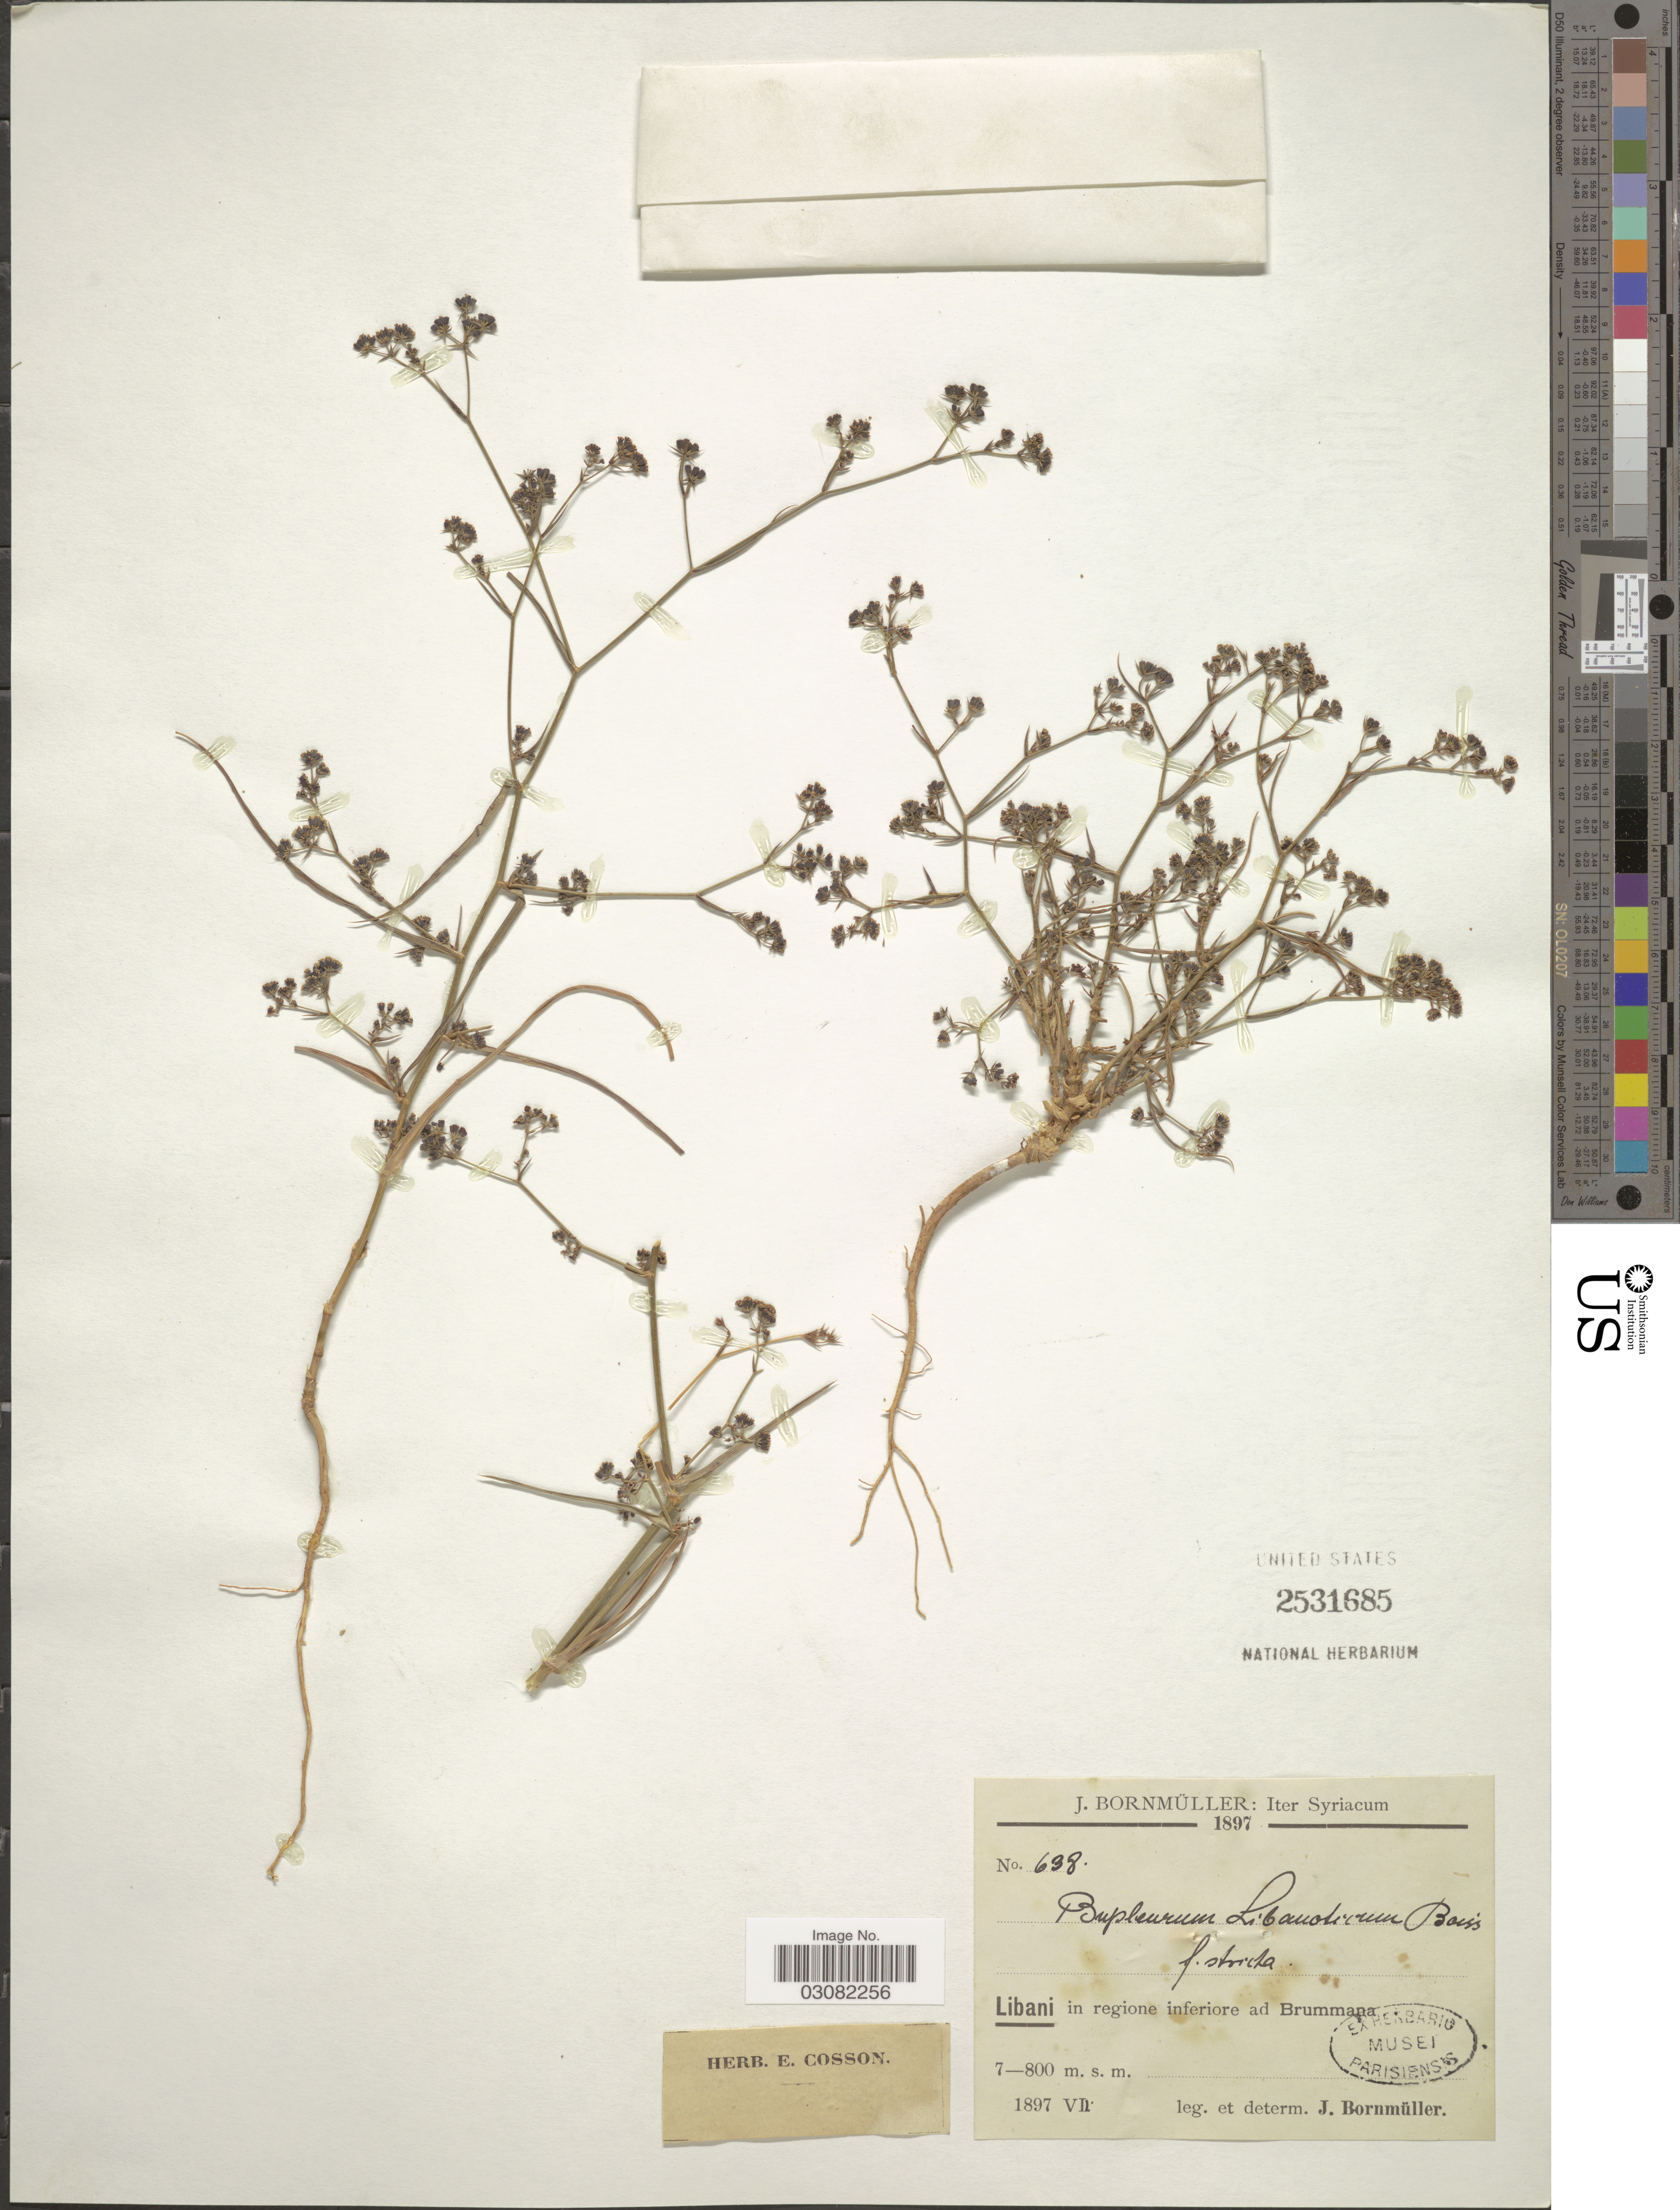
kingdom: Plantae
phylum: Tracheophyta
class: Magnoliopsida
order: Apiales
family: Apiaceae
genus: Bupleurum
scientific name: Bupleurum libanoticum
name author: Boiss. & Blanche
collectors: J. Bornmüller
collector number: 638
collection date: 1897-07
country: Lebanon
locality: Libani in regione inferiore ad Brummana.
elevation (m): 700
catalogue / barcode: US 2531685